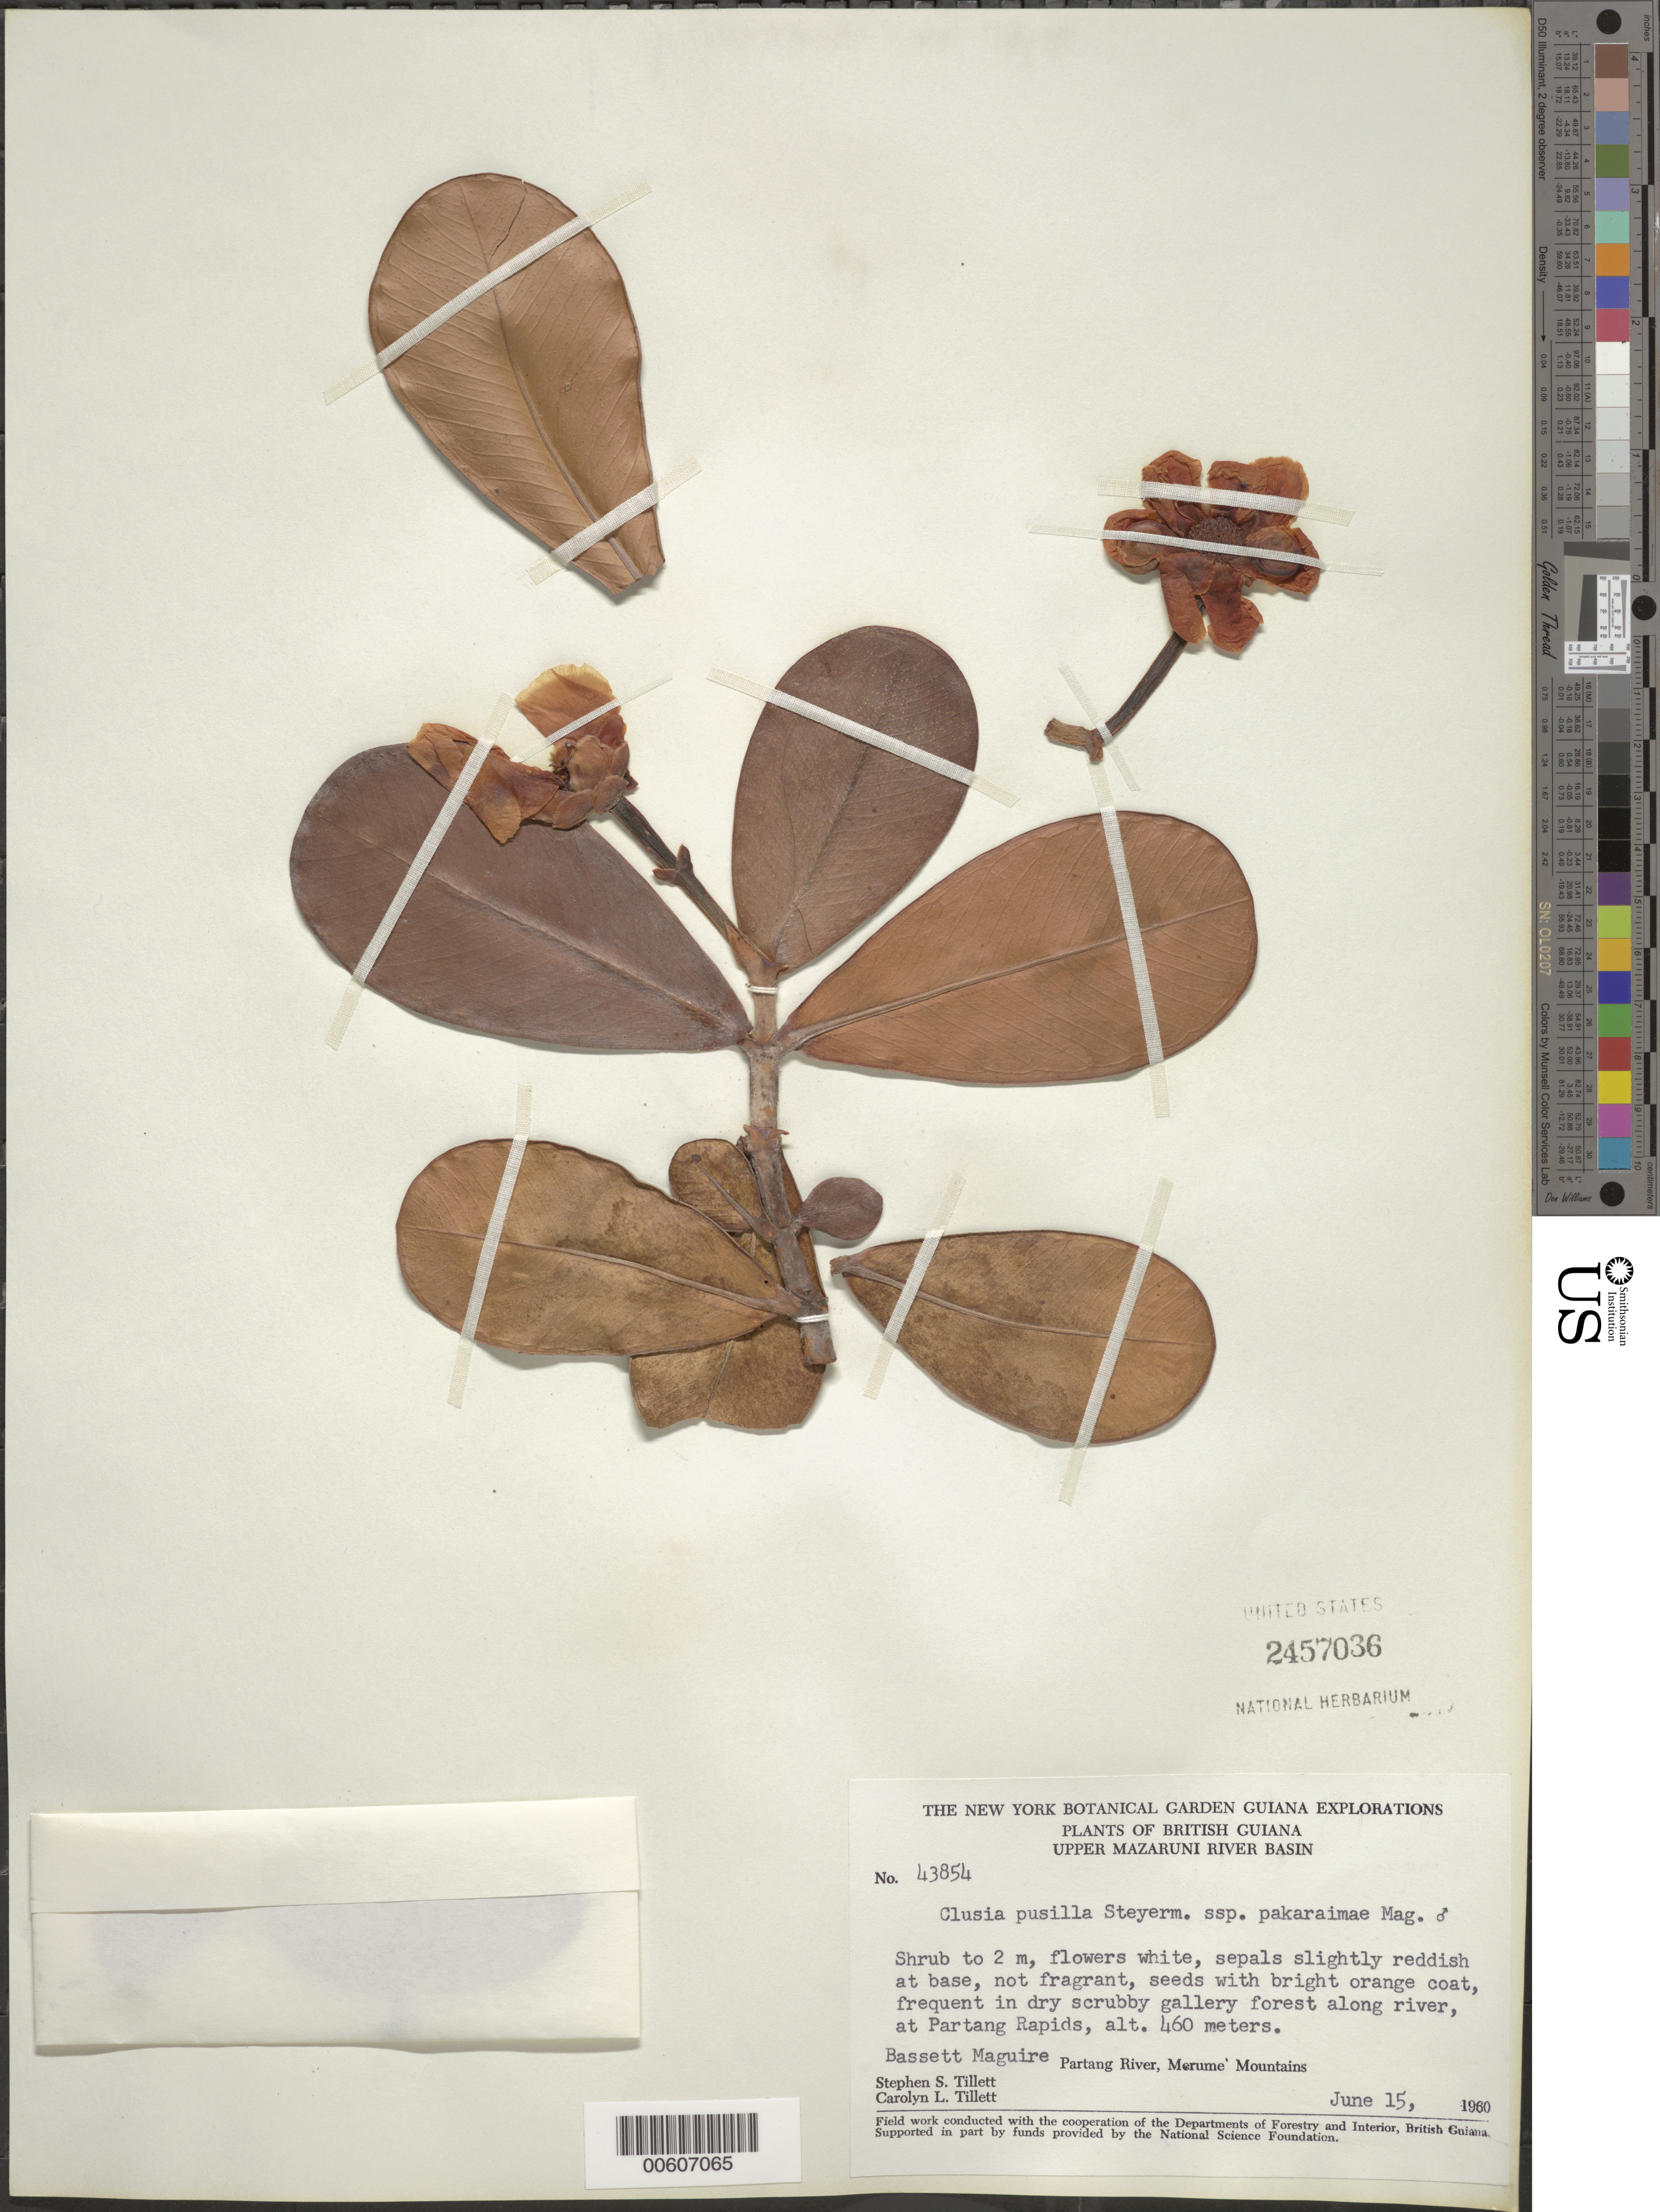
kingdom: Plantae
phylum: Tracheophyta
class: Magnoliopsida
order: Malpighiales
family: Clusiaceae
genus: Clusia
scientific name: Clusia pusilla subsp. pakaraimae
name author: Maguire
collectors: S. S. Tillett, C. L. Tillett & B. Maguire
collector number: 43854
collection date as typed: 15-Jun-60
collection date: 1960-06-15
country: Guyana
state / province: Cuyuni-Mazaruni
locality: Partang Rapids, near the mouth Partang R., Merume Mts.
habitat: Dry scrubby gallery forest along river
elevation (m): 460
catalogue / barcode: US 2457036